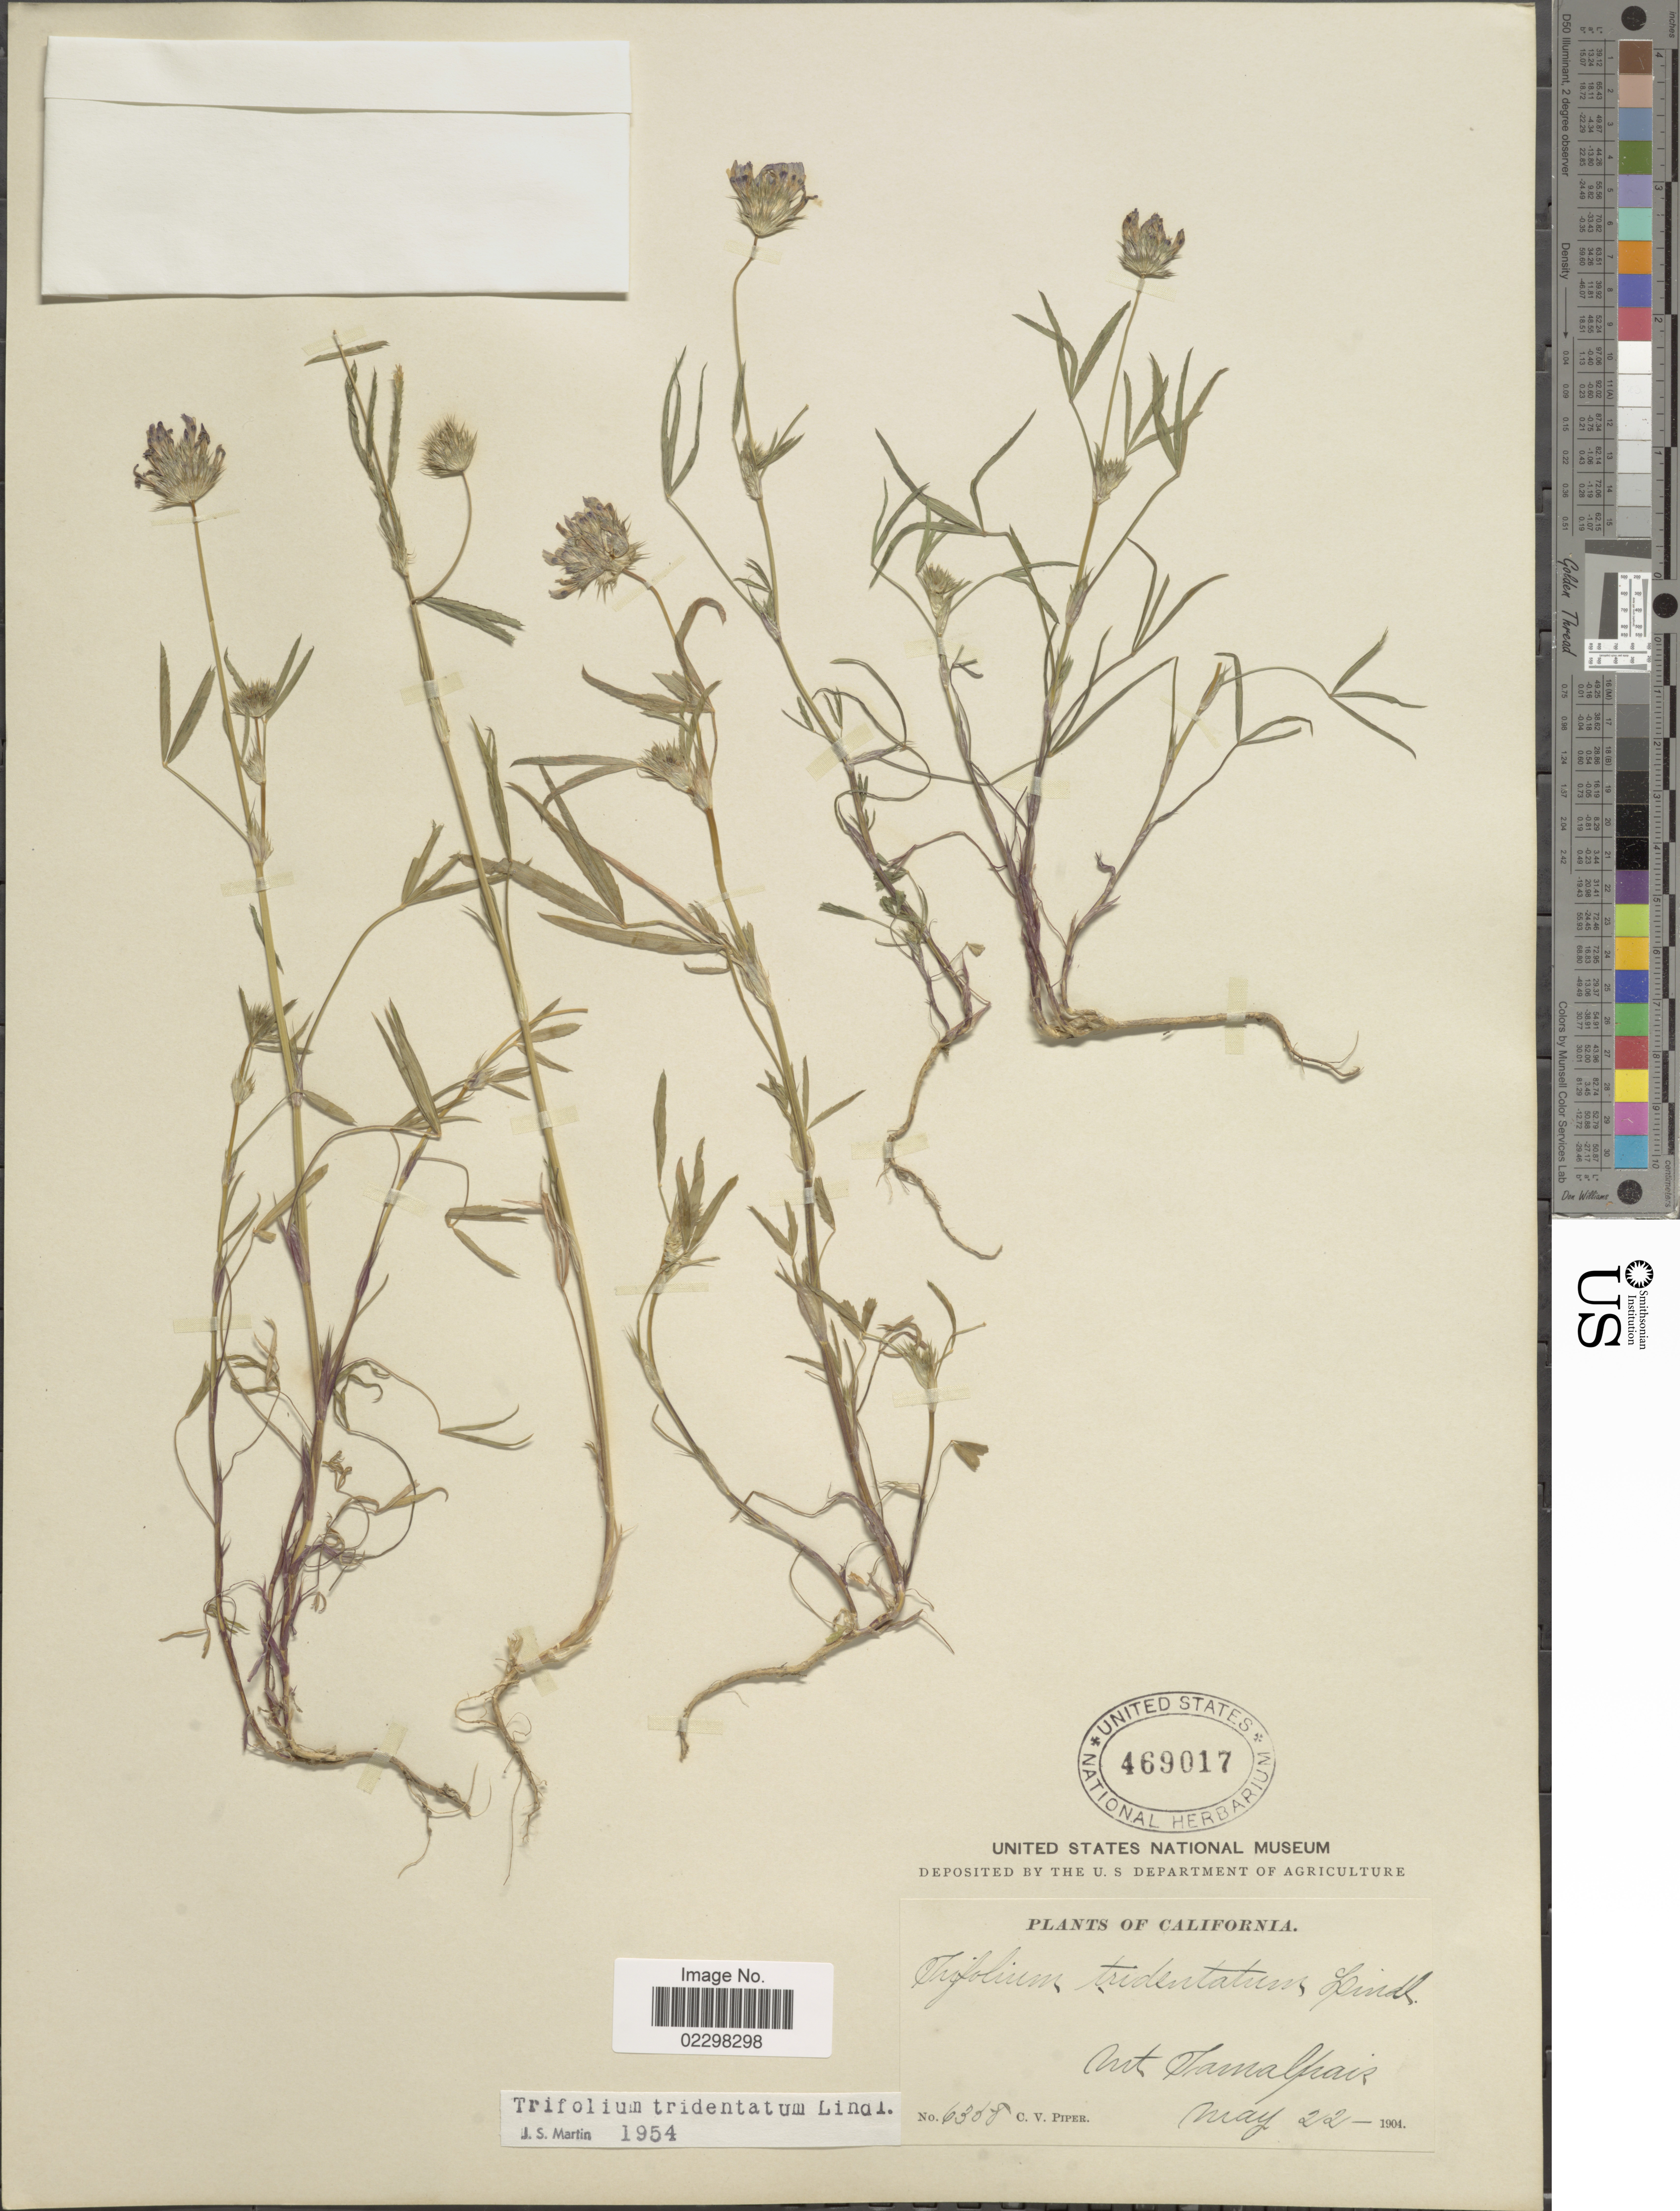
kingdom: Plantae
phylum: Tracheophyta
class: Magnoliopsida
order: Fabales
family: Fabaceae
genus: Trifolium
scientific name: Trifolium tridentatum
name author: Lindl.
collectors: C. V. Piper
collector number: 6368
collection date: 1904-05-22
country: United States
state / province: California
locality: California, Mt Tamalpais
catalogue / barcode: US 469017